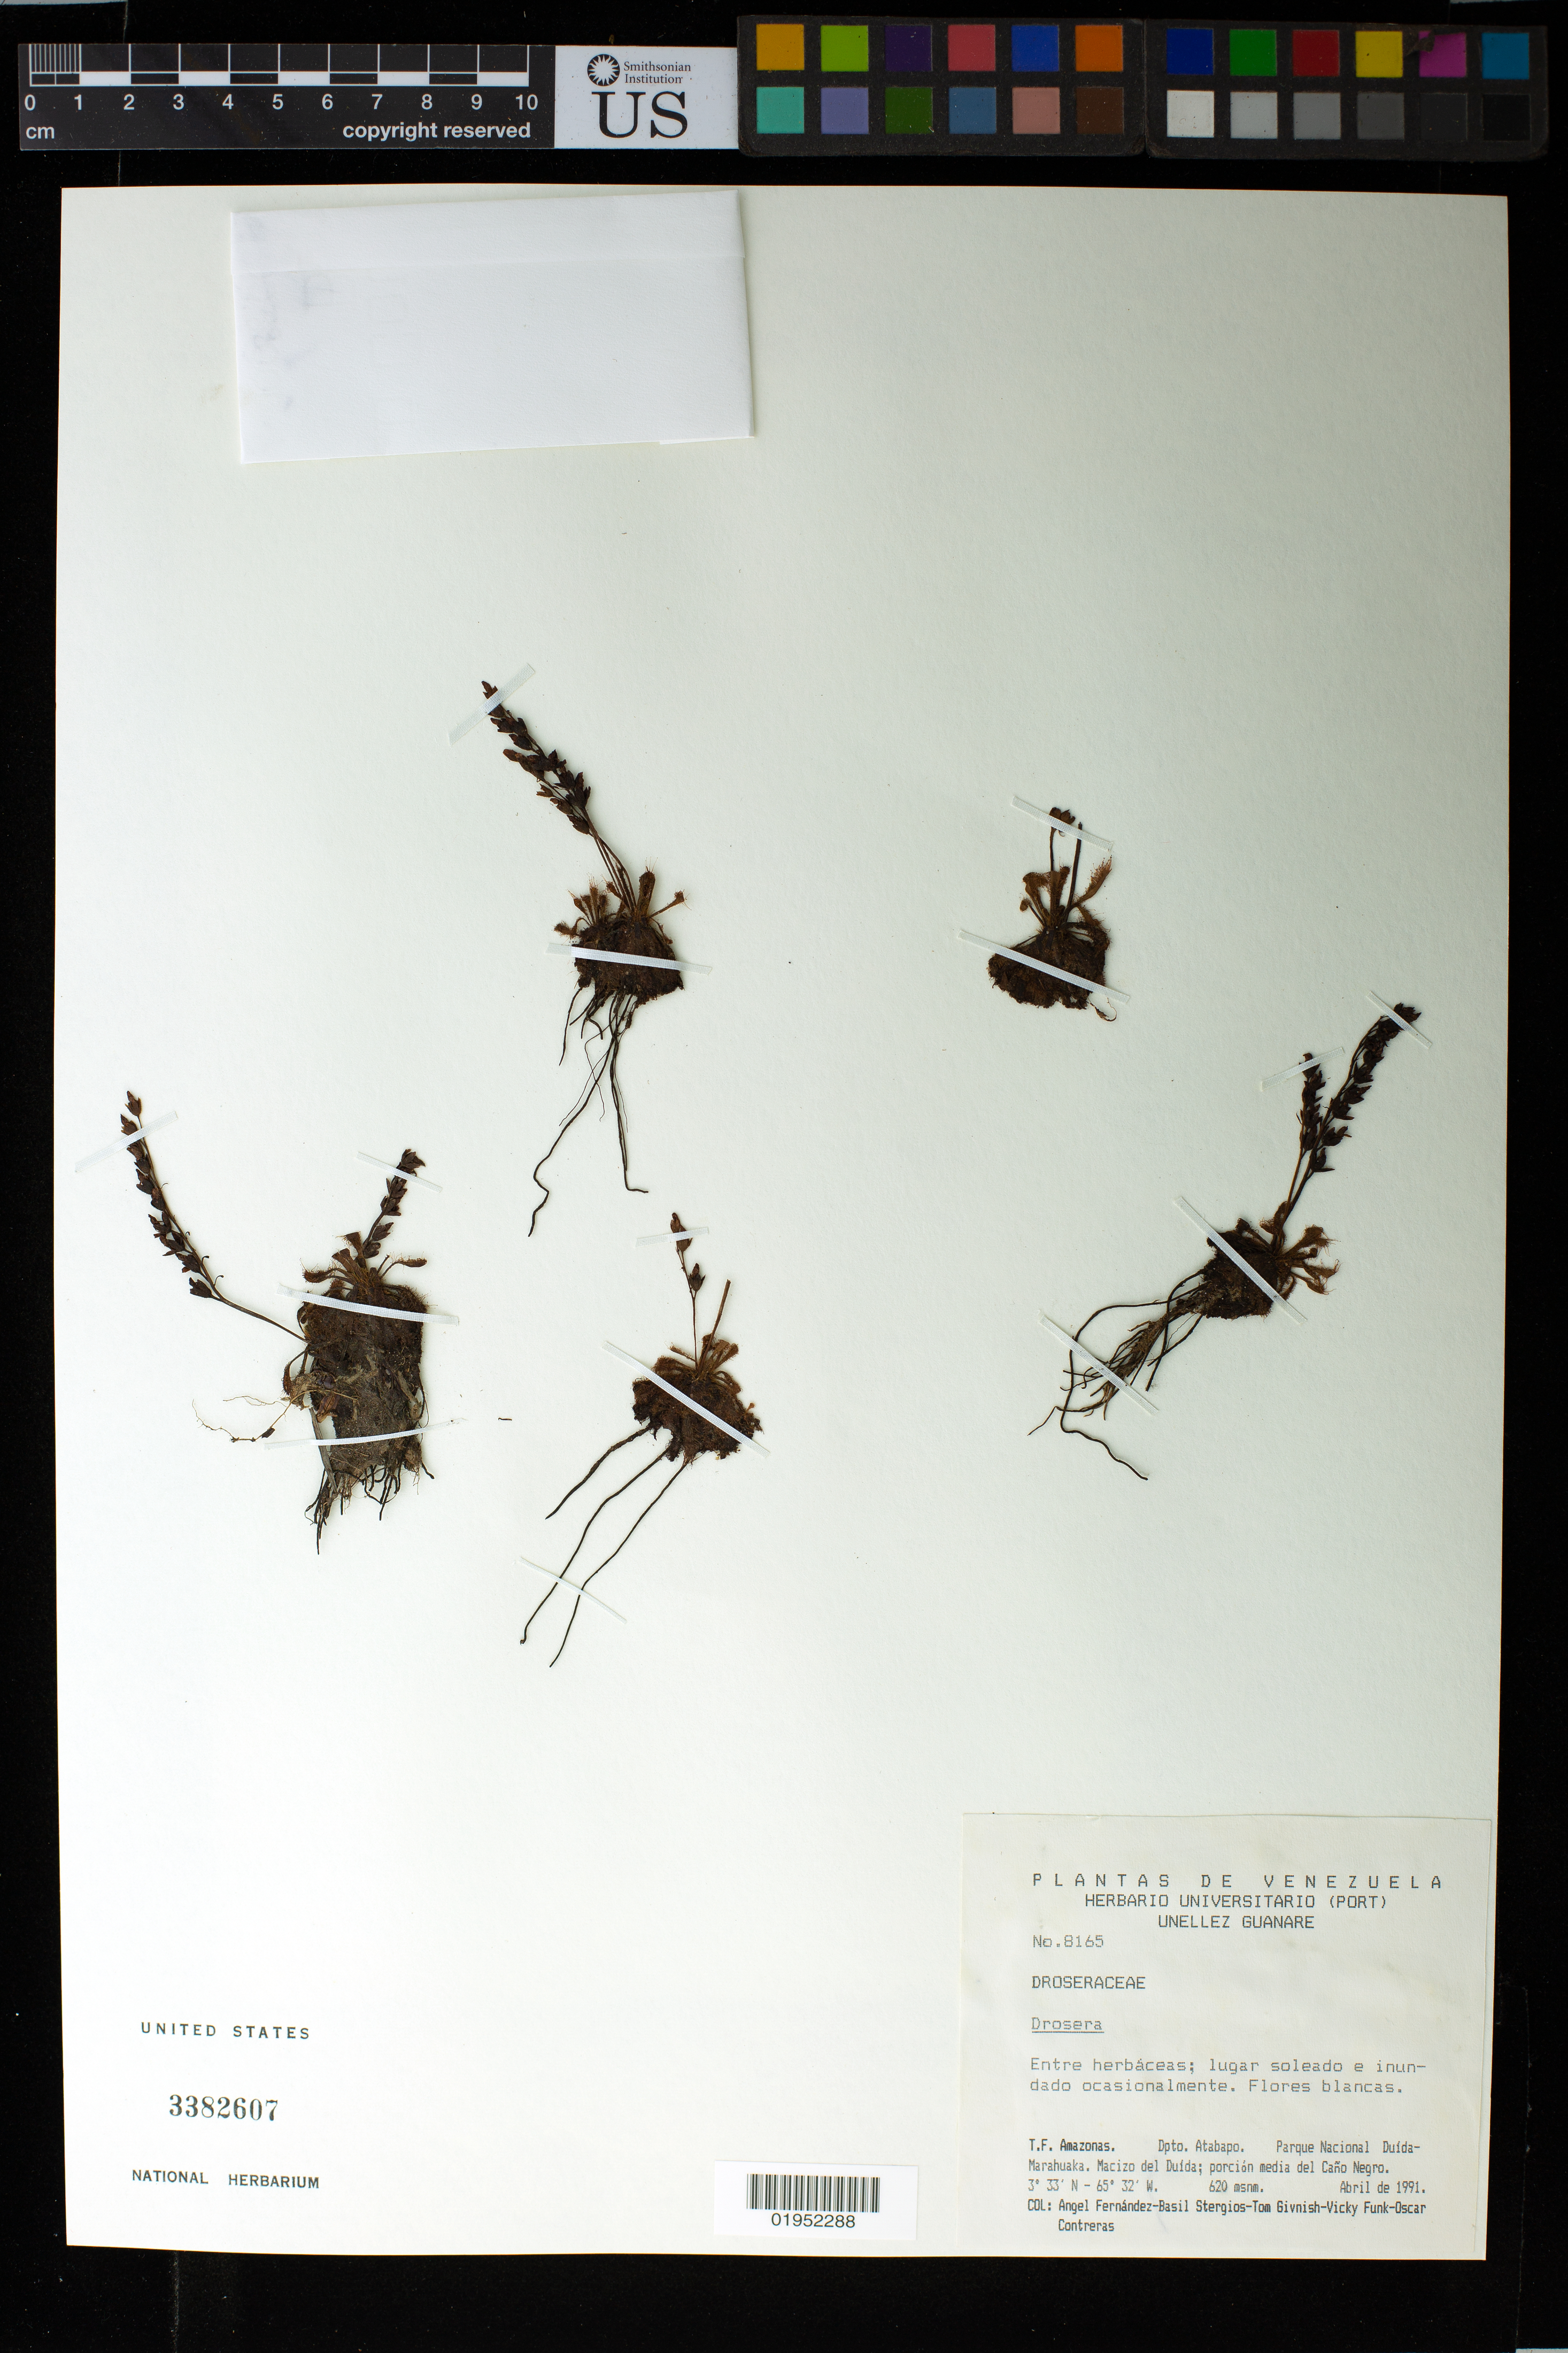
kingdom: Plantae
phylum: Tracheophyta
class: Magnoliopsida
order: Caryophyllales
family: Droseraceae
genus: Drosera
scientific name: Drosera sp.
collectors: A. Fernández, B. G. Stergios, T. J. Givnish, V. Funk & O. Contreras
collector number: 8165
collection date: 1991-04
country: Venezuela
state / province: Amazonas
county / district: Atabapo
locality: Parque Nacional Duida-Marahuaka, Macizo del Duida, porcion media del Cano Negro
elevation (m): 620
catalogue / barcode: US 3382607